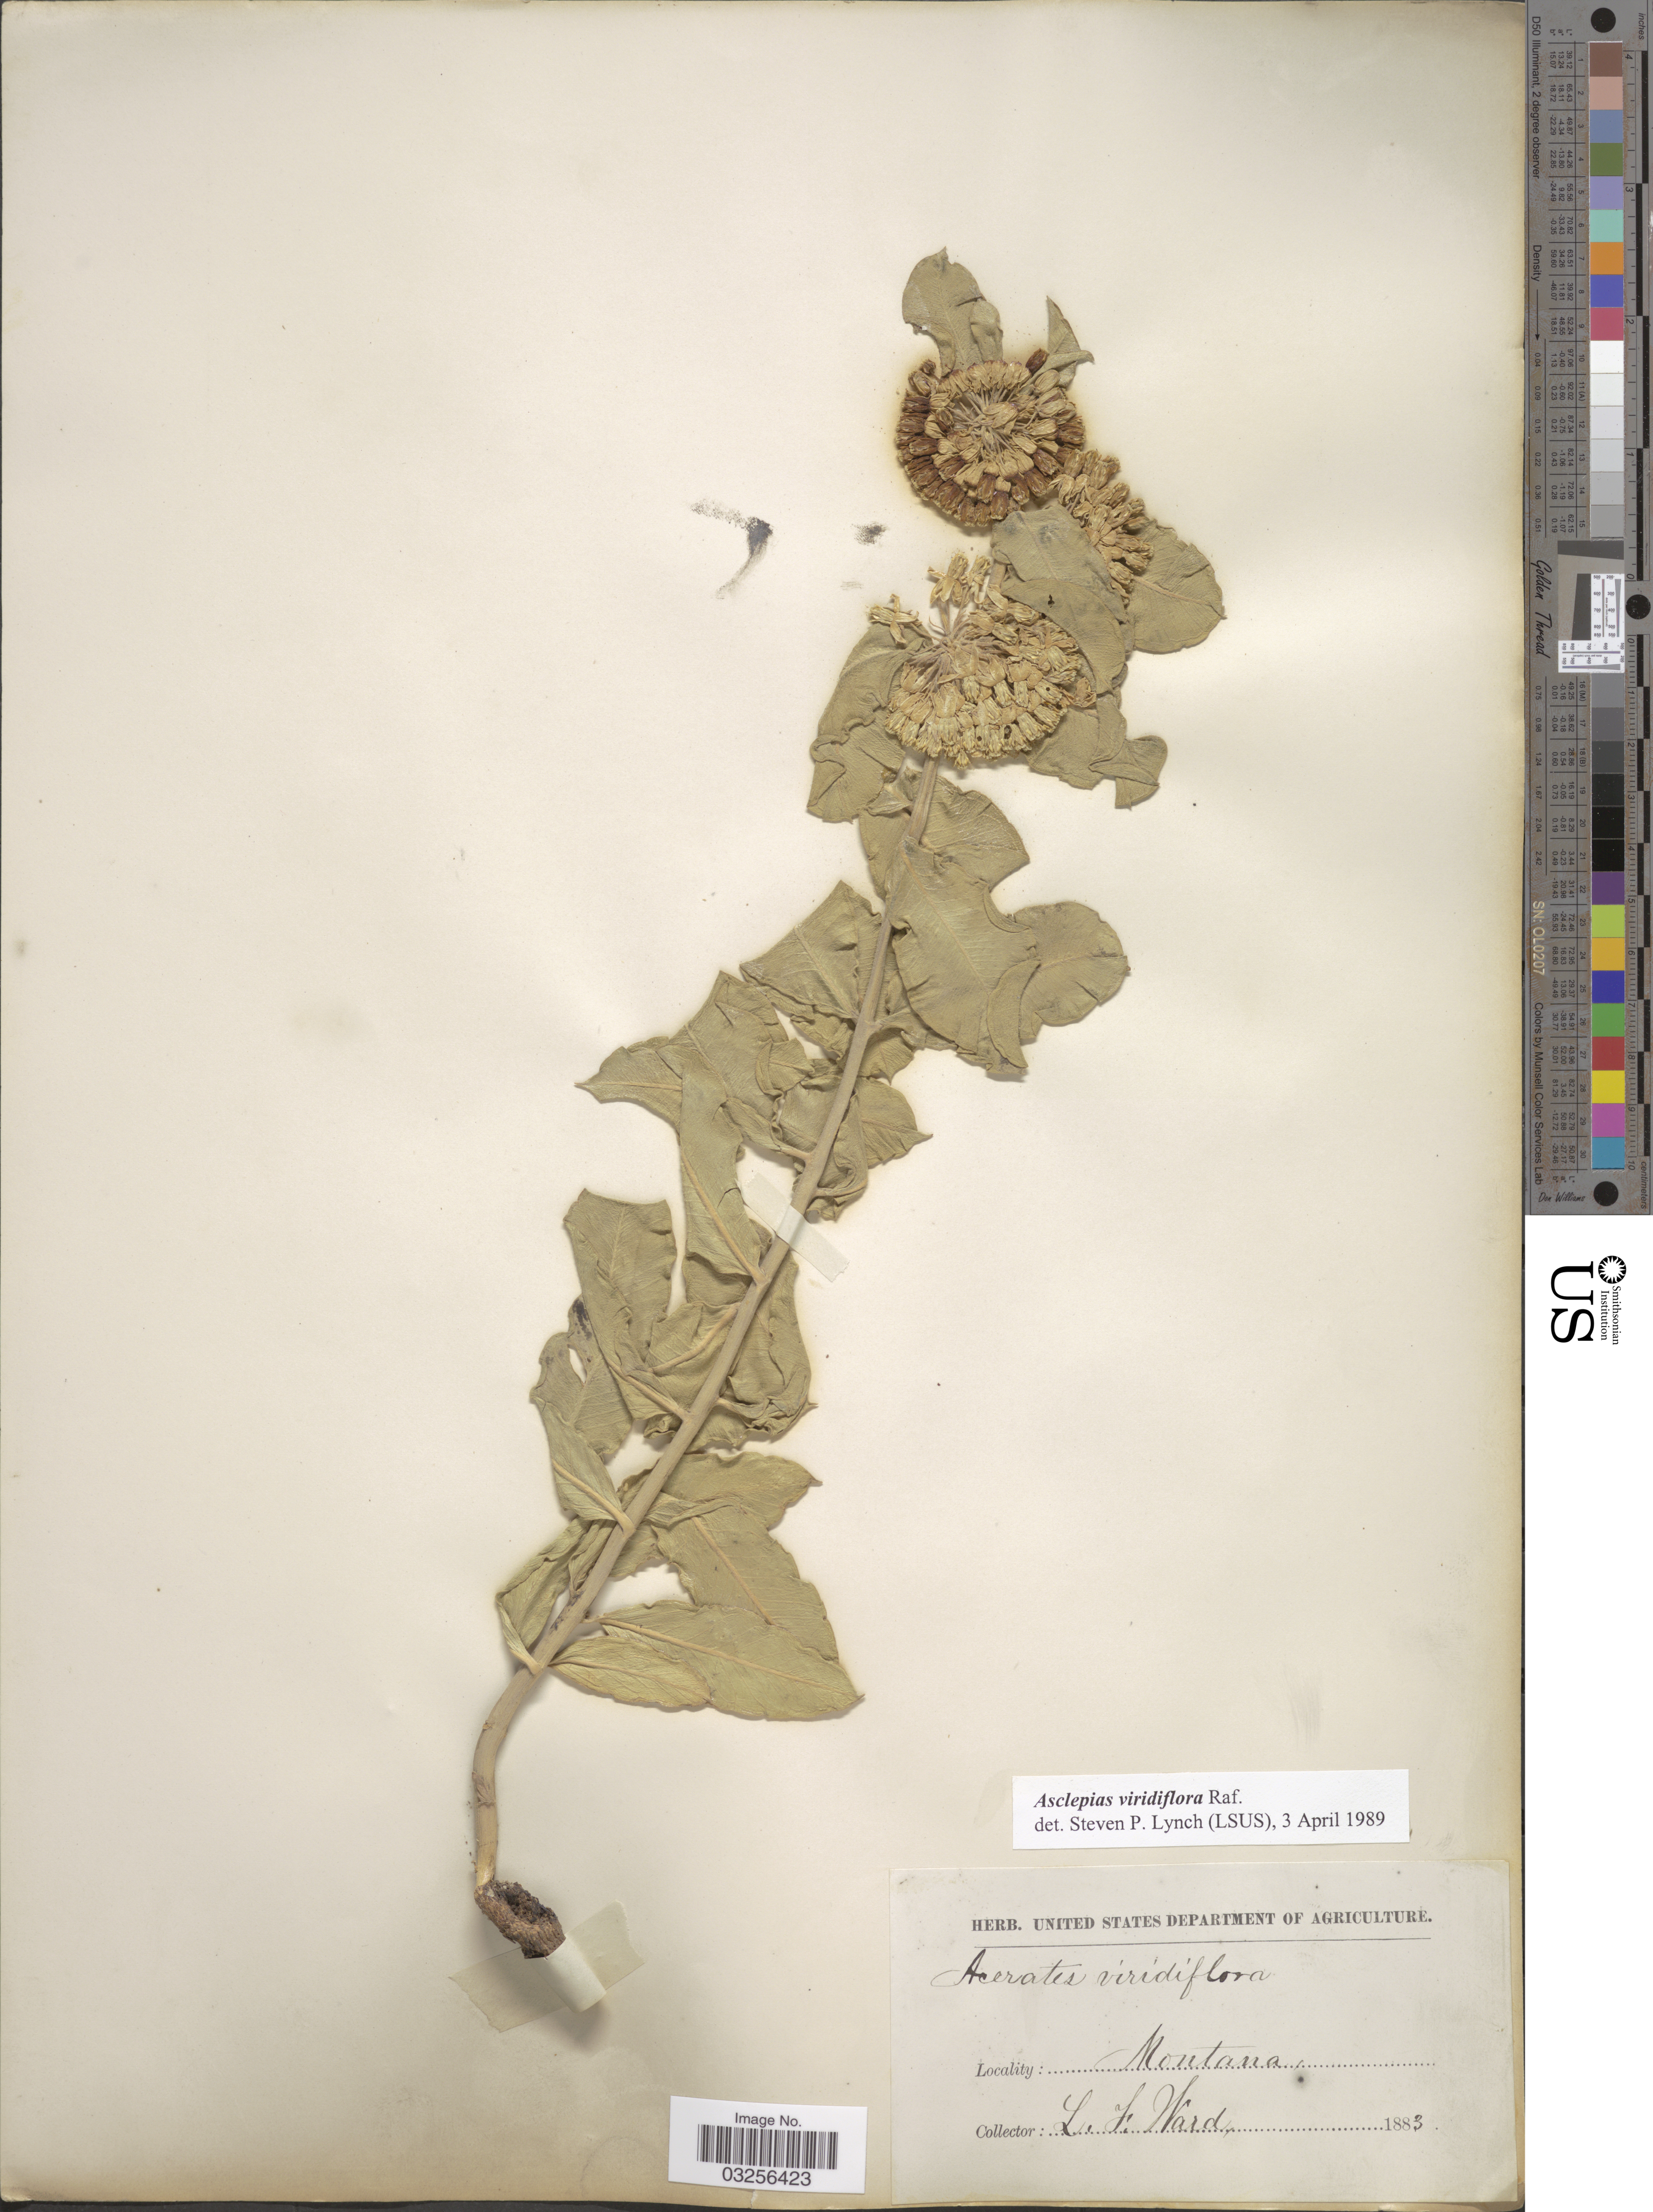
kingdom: Plantae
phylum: Tracheophyta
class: Magnoliopsida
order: Gentianales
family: Apocynaceae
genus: Asclepias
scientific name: Asclepias viridiflora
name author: Raf.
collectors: L. Ward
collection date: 1883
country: United States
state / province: Montana